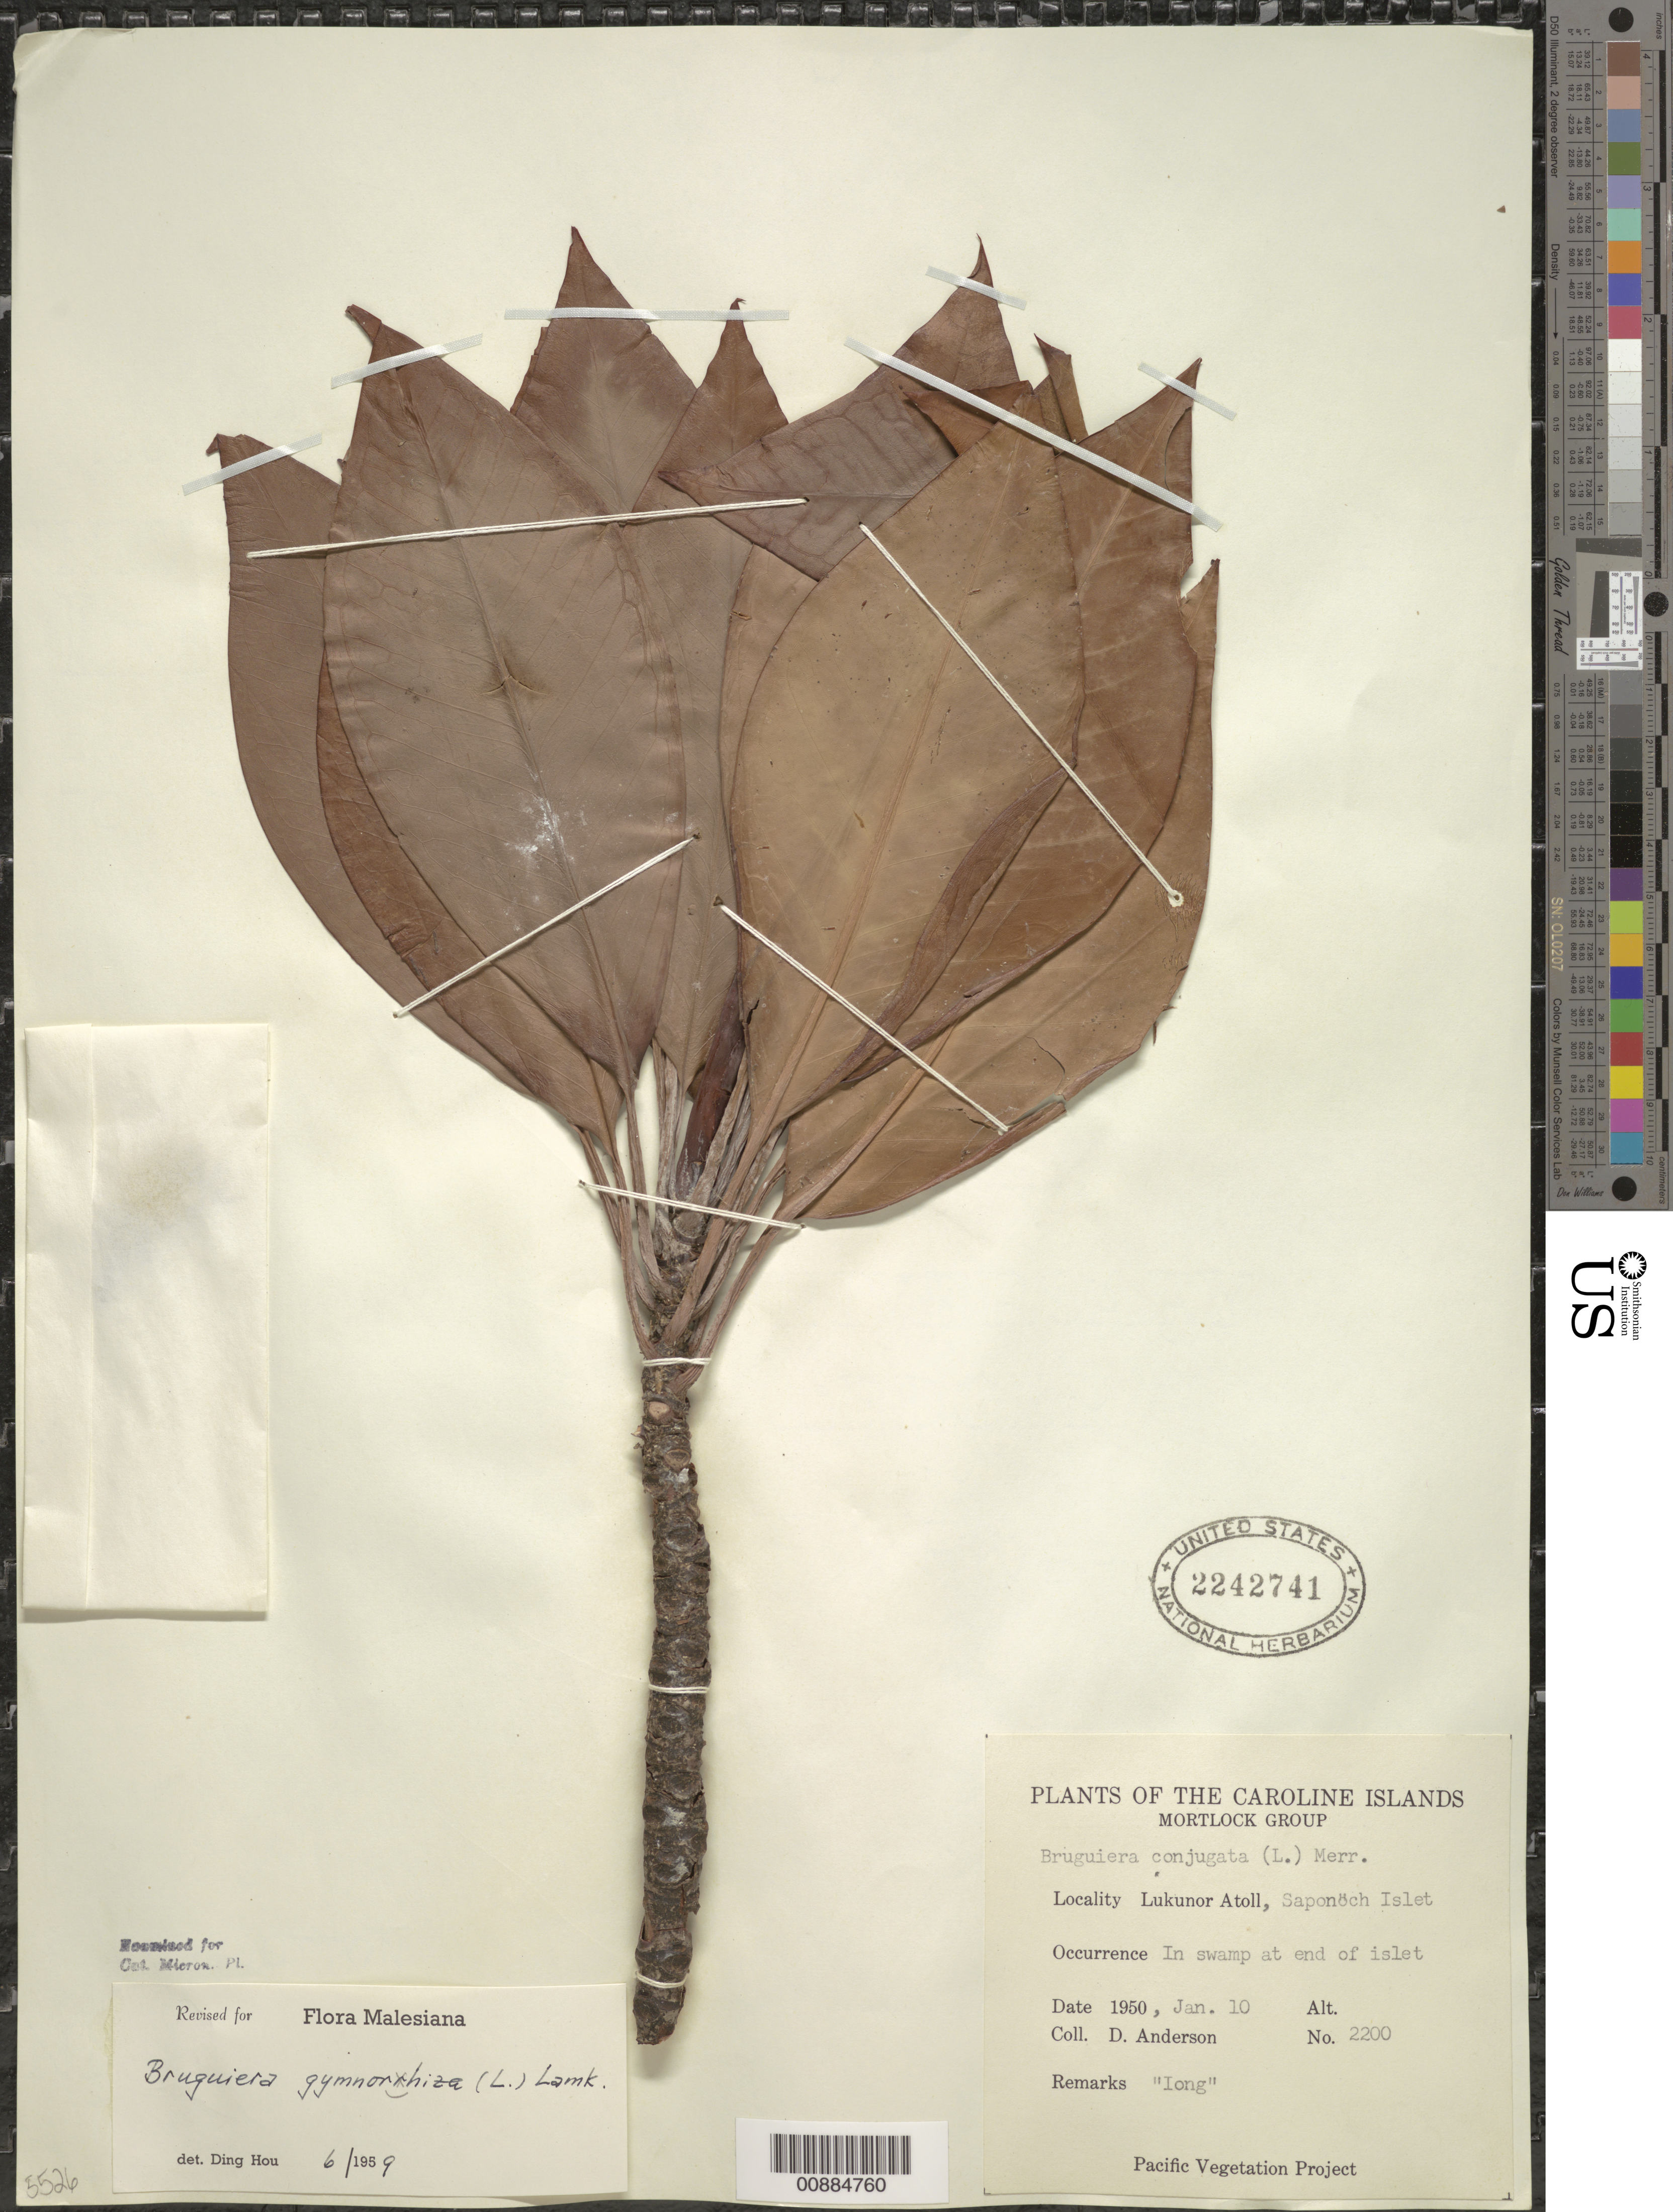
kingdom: Plantae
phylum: Tracheophyta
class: Magnoliopsida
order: Malpighiales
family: Rhizophoraceae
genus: Bruguiera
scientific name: Bruguiera gymnorhiza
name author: (L.) Savigny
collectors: D. Anderson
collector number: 2200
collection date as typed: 10 Jan 1950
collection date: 1950-01-10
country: Micronesia, Federated States of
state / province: Truk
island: Lukunor Atoll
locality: Saponoch Islet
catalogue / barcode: US 2242741